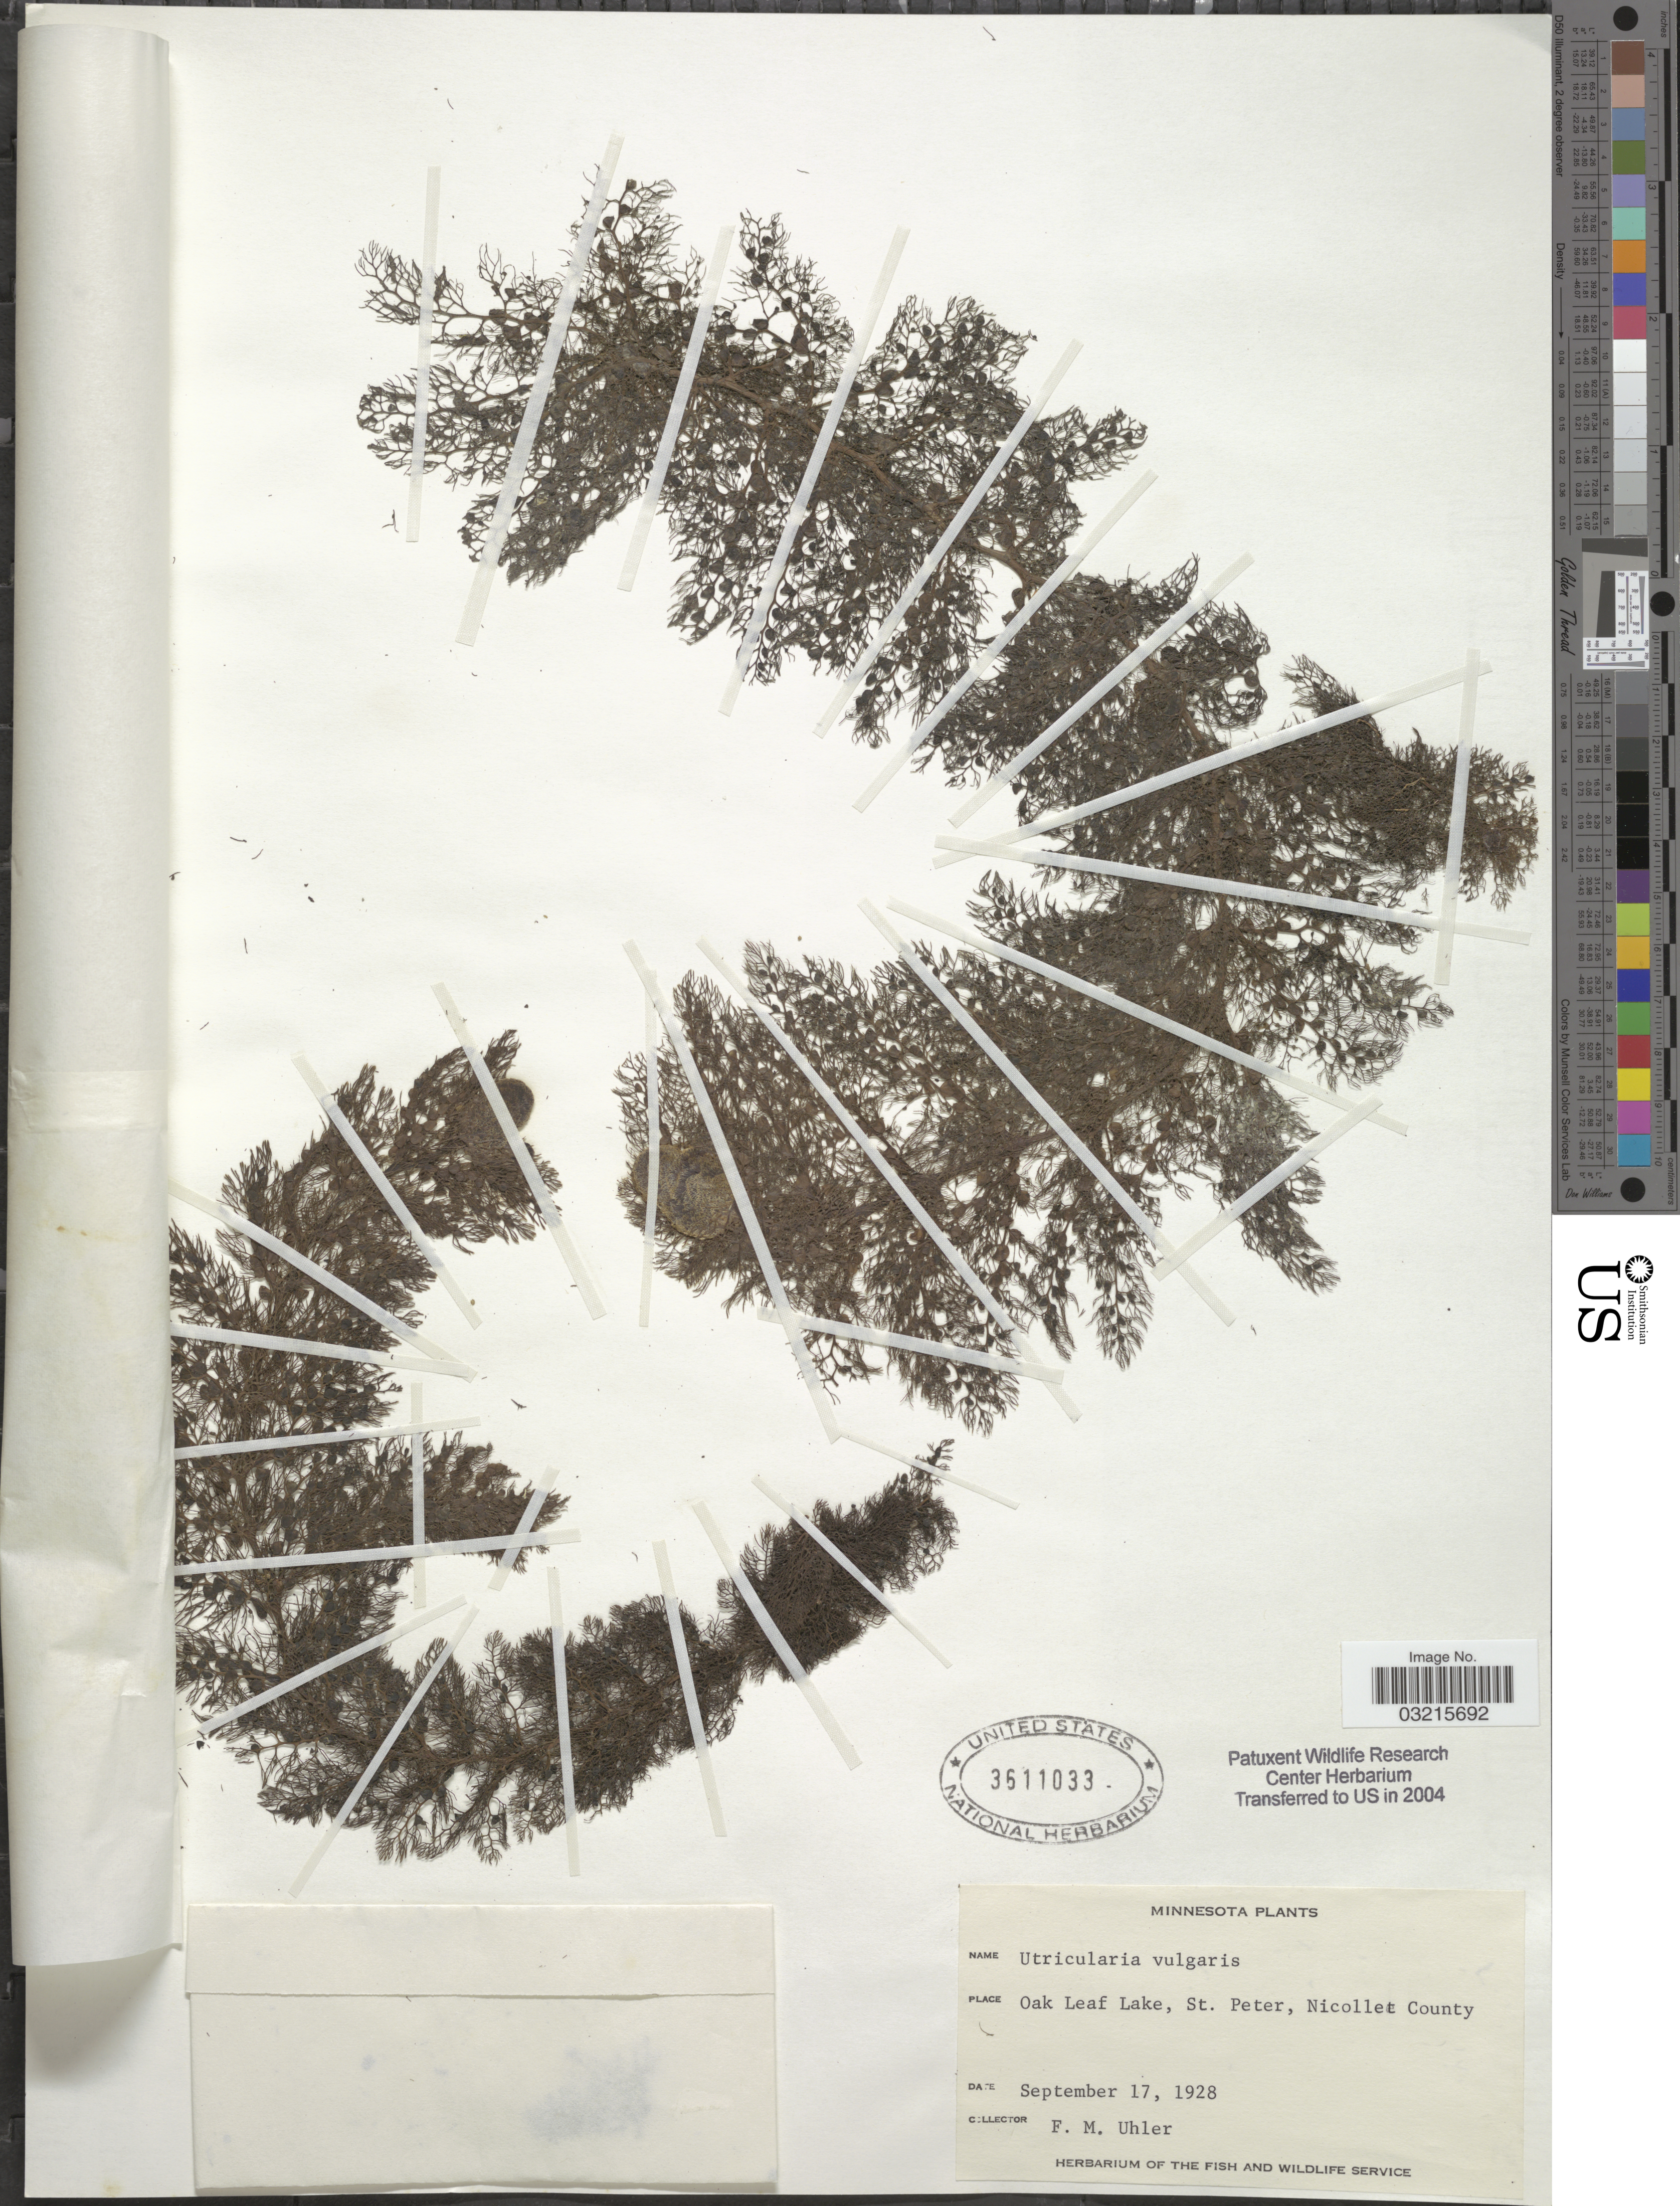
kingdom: Plantae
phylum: Tracheophyta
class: Magnoliopsida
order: Lamiales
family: Lentibulariaceae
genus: Utricularia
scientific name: Utricularia vulgaris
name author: L.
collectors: F. M. Uhler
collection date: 1928-09-17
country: United States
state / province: Minnesota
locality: Oak Lead Lake, St. Peter, Nicollet County.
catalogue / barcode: US 3611033